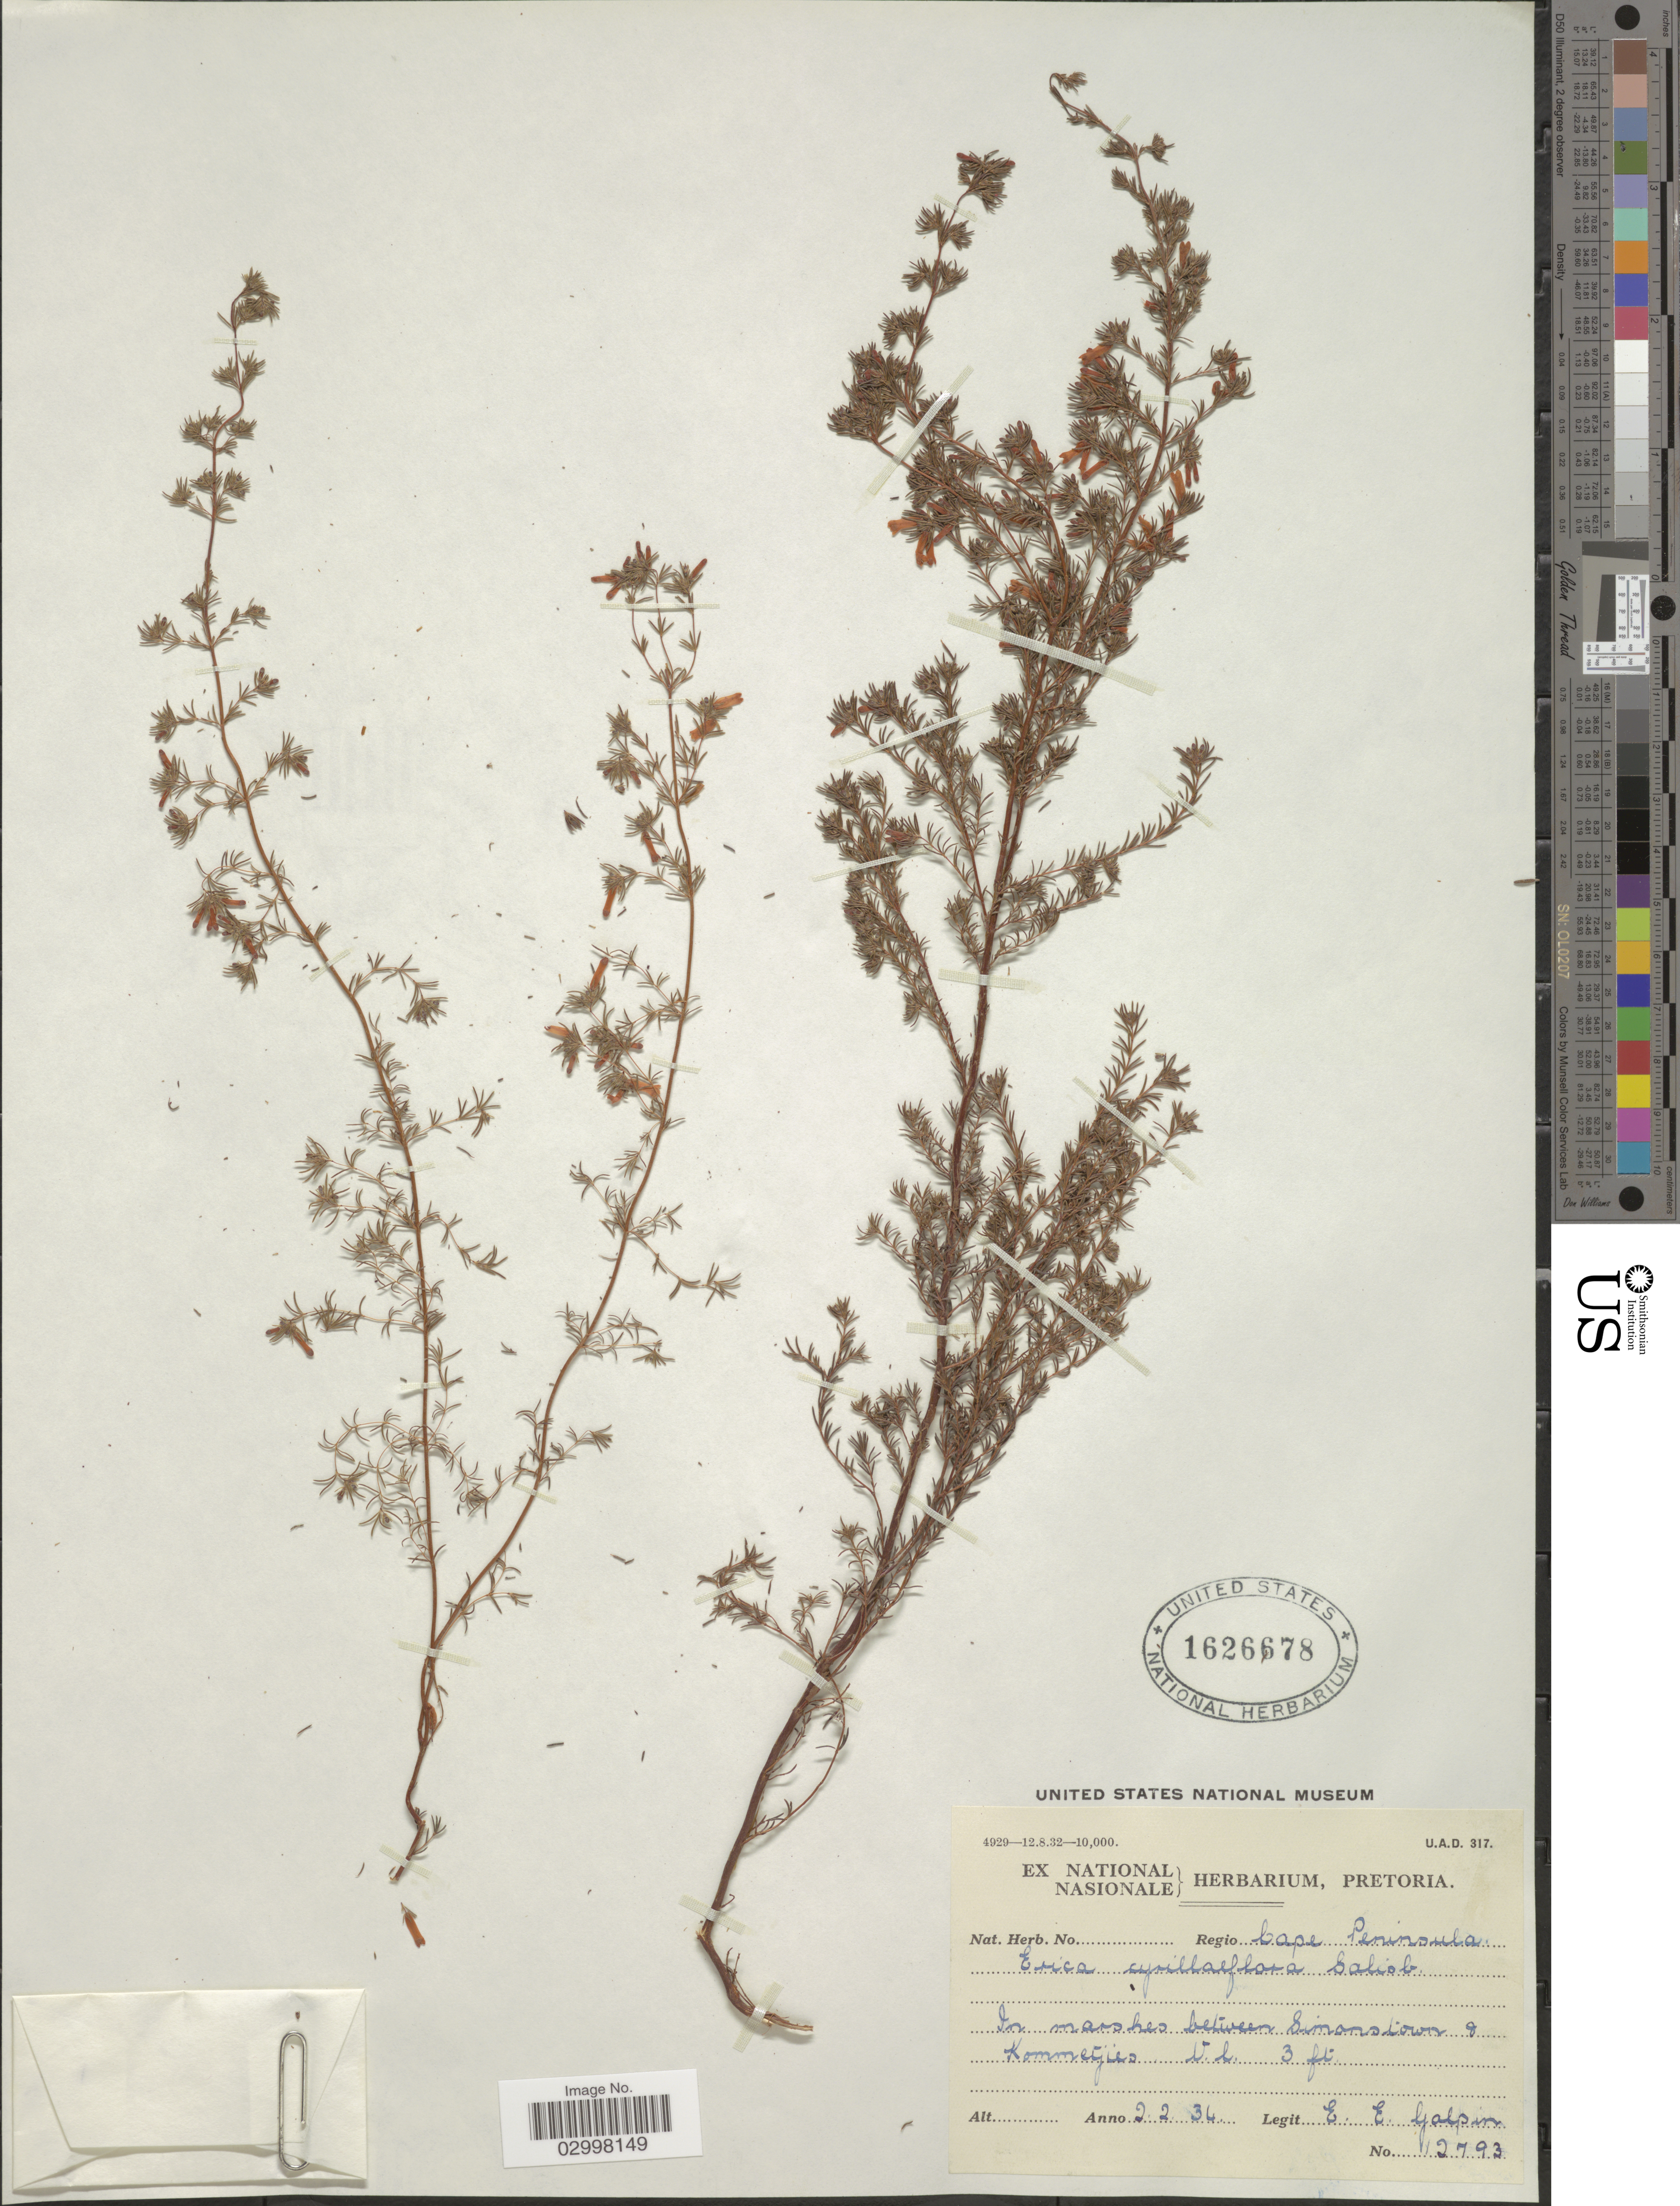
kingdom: Plantae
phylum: Tracheophyta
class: Magnoliopsida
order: Ericales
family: Ericaceae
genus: Erica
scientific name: Erica cyrilliflora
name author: Salisb.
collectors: E. Galpin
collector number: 12793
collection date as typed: Transcribed d/m/y: 2/2/34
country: South Africa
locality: Regio Cape Peninsula. In marshes between Simonstown & Kommetjies V.L.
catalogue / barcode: US 1626678